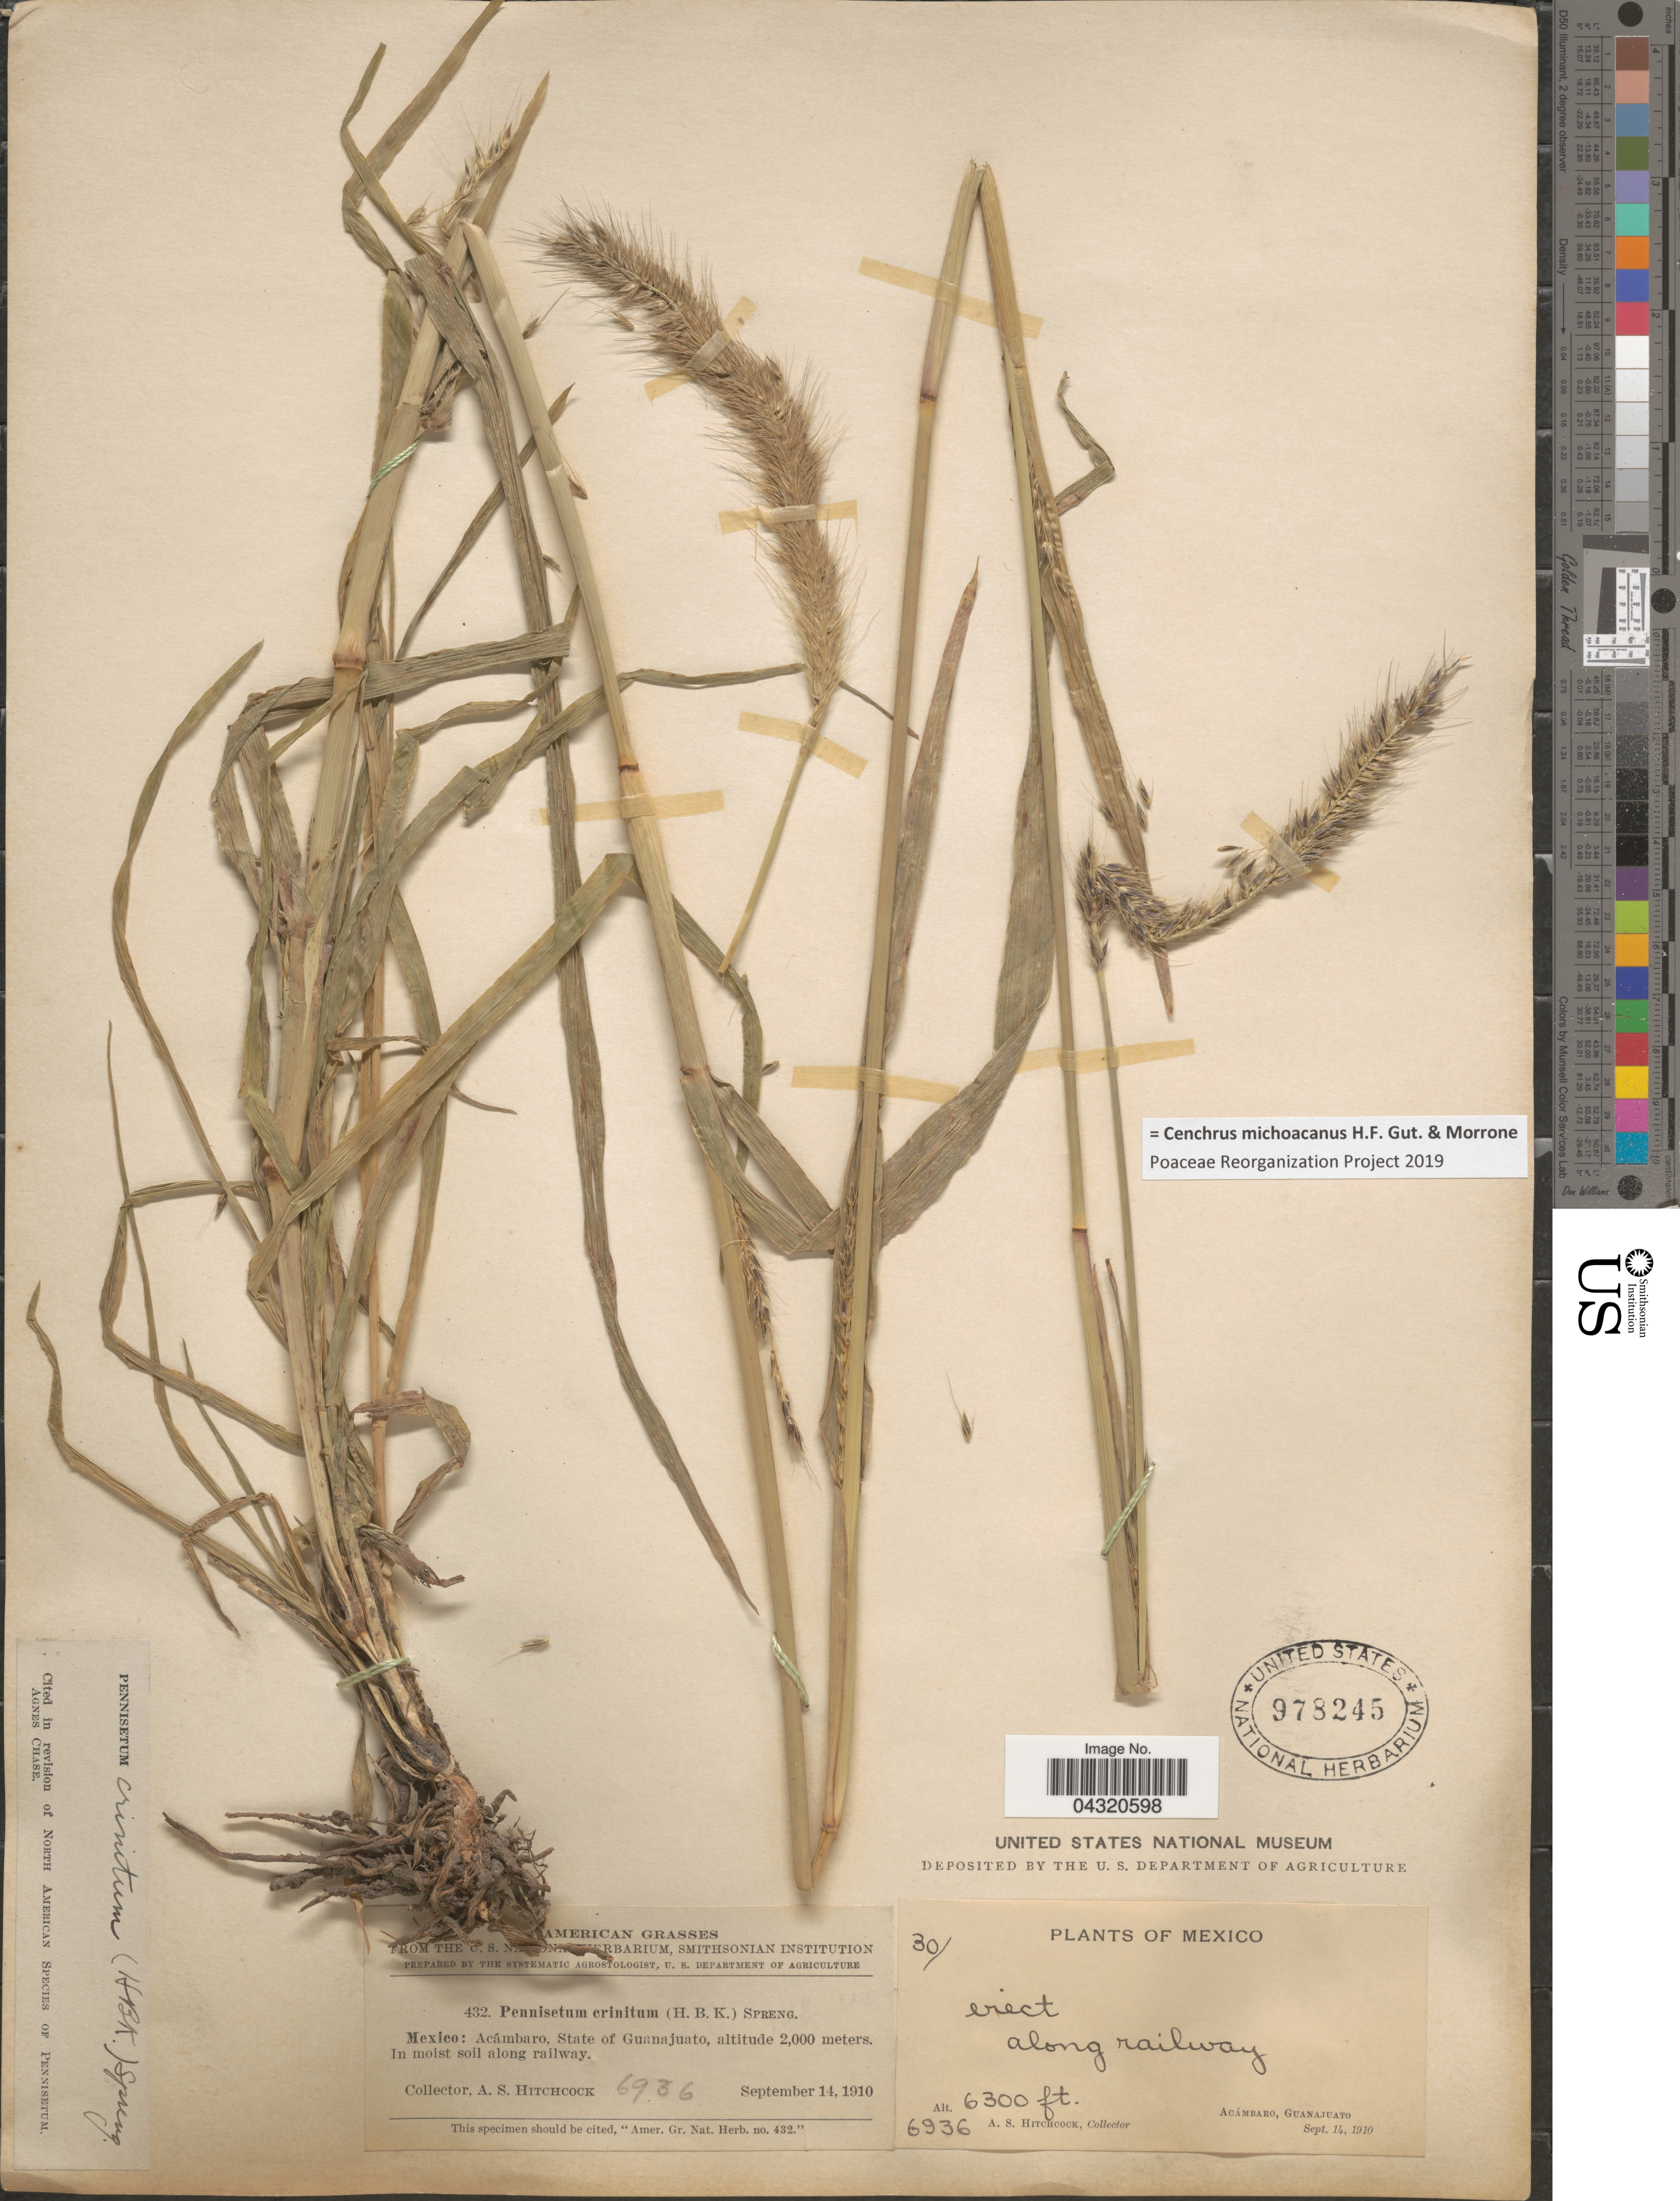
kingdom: Plantae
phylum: Tracheophyta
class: Liliopsida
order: Poales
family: Poaceae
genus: Cenchrus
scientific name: Cenchrus michoacanus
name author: H.F. Gut. & Morrone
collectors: A. S. Hitchcock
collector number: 6936/432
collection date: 1910-09-14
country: Mexico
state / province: Guanajuato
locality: Acámbaro.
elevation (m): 1920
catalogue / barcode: US 978245